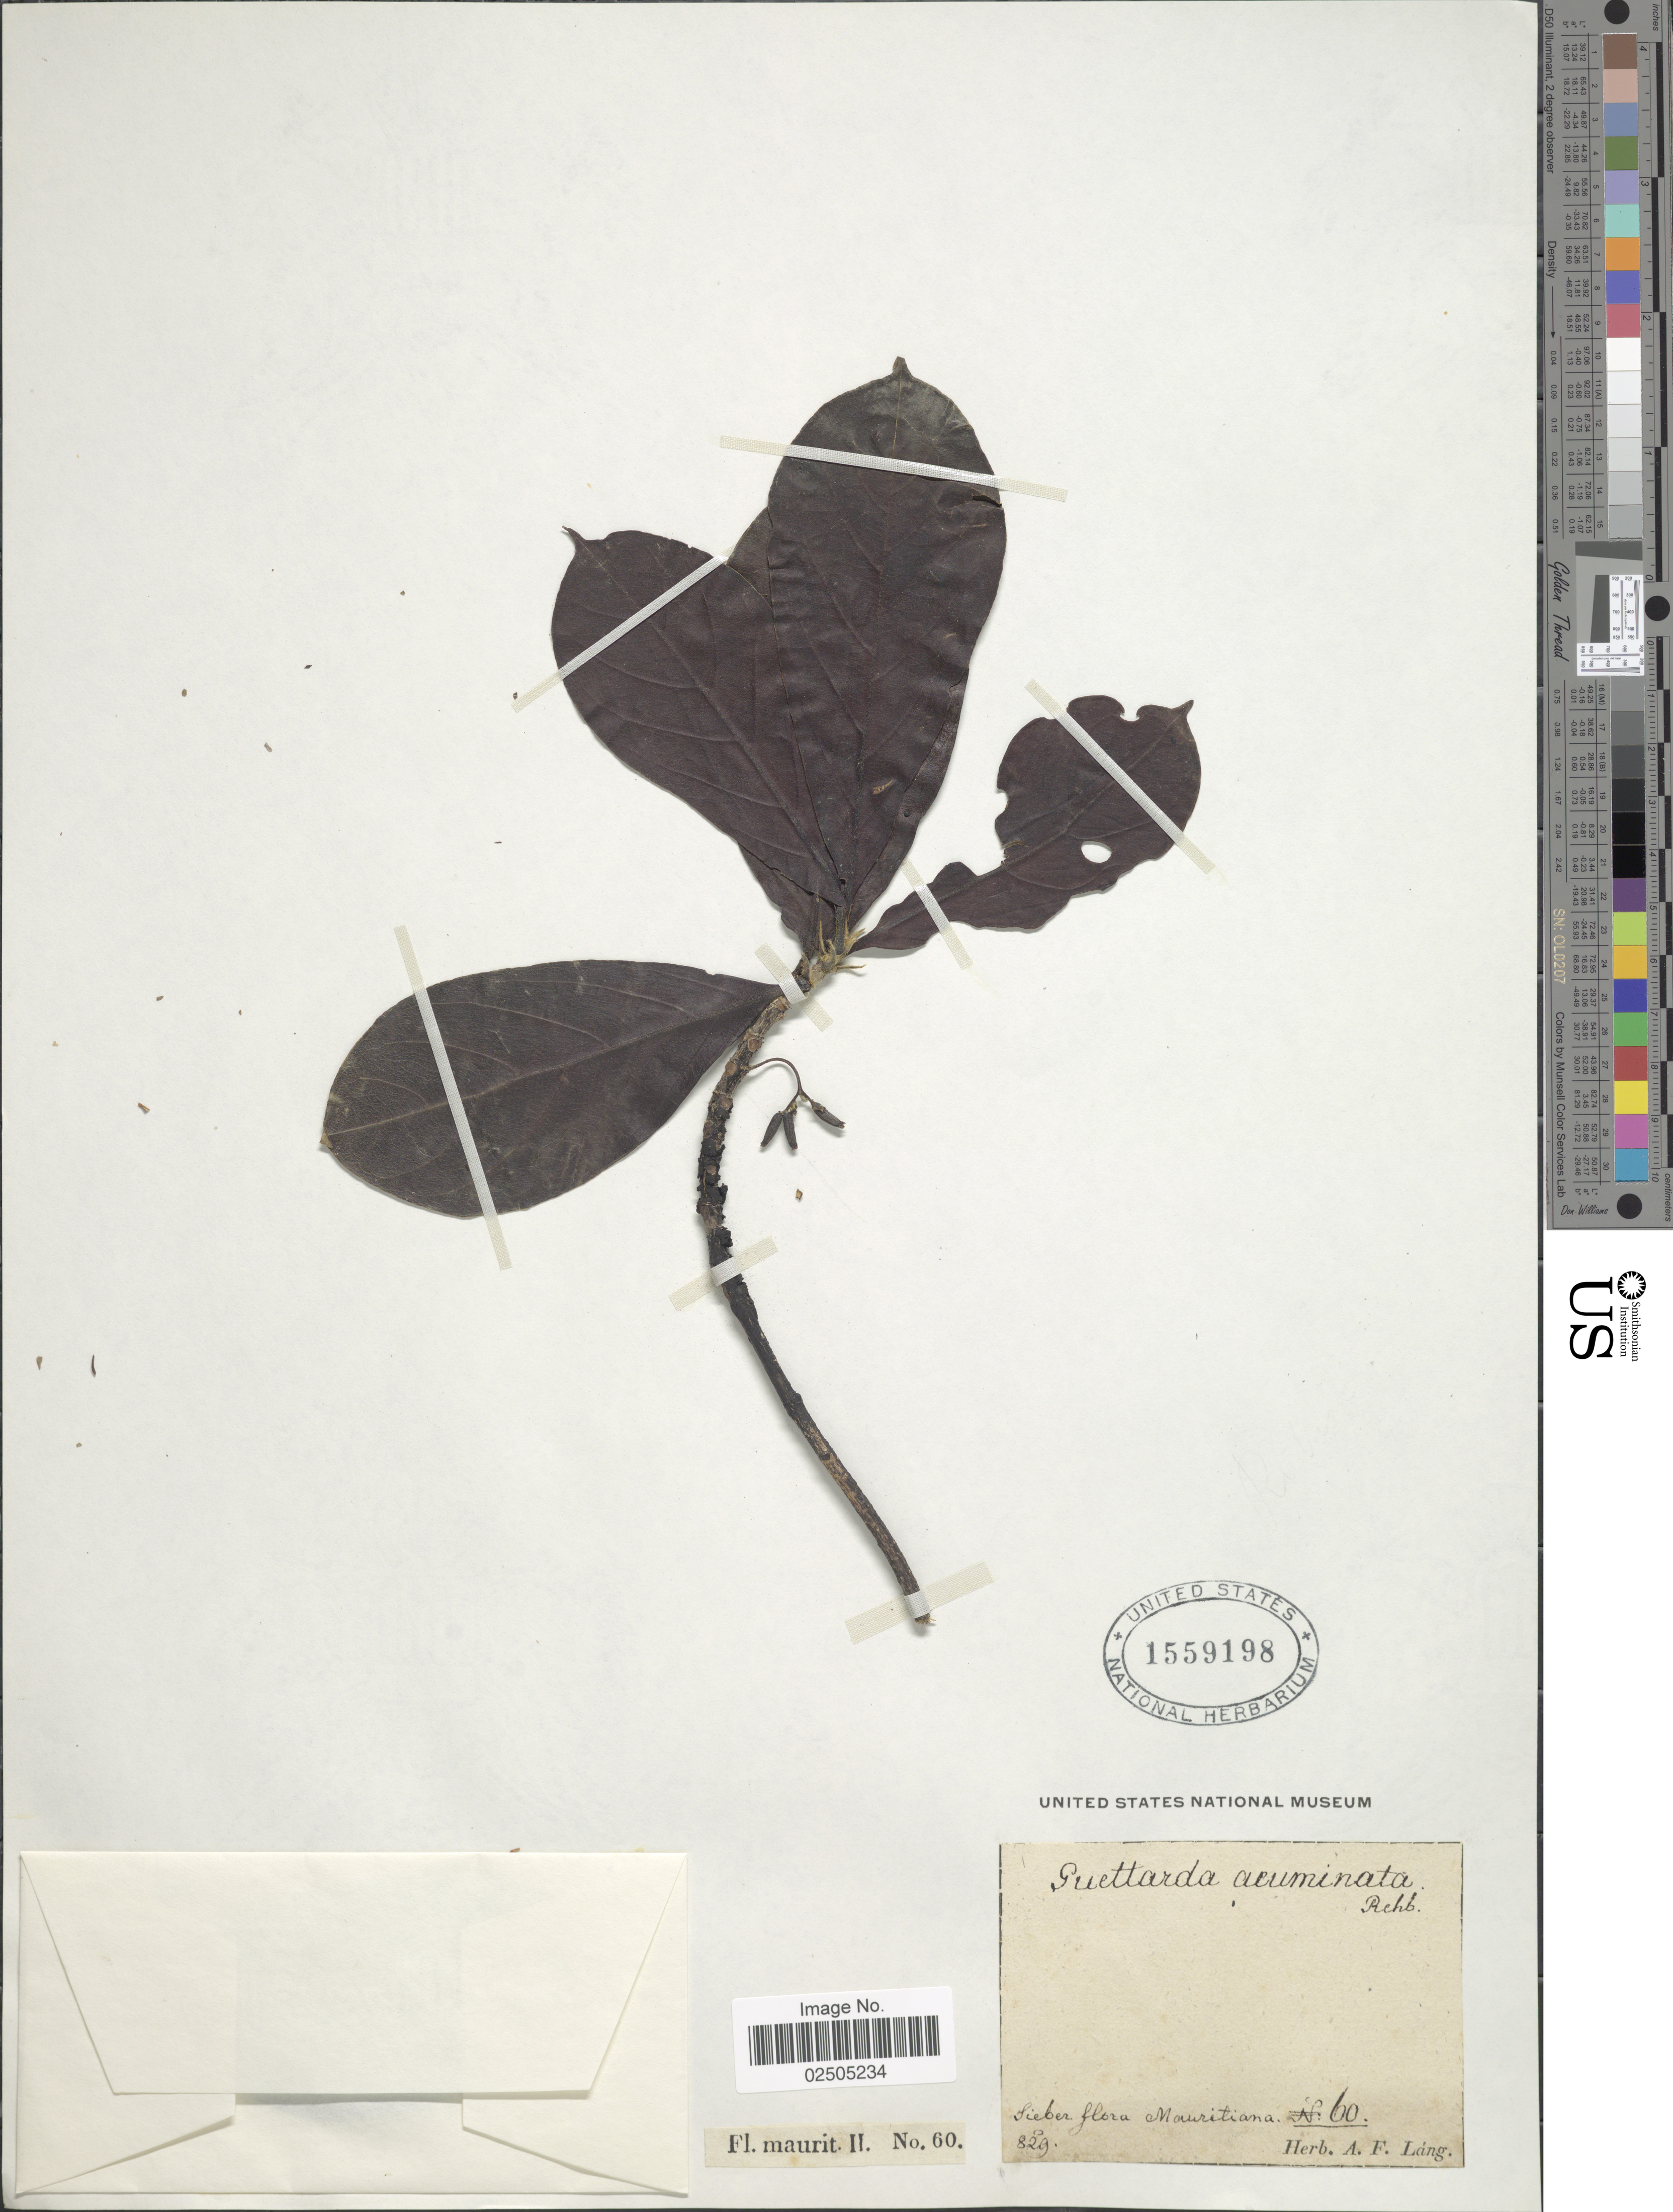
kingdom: Plantae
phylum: Tracheophyta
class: Magnoliopsida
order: Gentianales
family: Rubiaceae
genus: Guettarda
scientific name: Guettarda speciosa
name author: L.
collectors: Ex herb. A. F. Lang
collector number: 829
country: Mauritania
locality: Sieber flora Mauritiana [interpreted]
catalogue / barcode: US 1559198